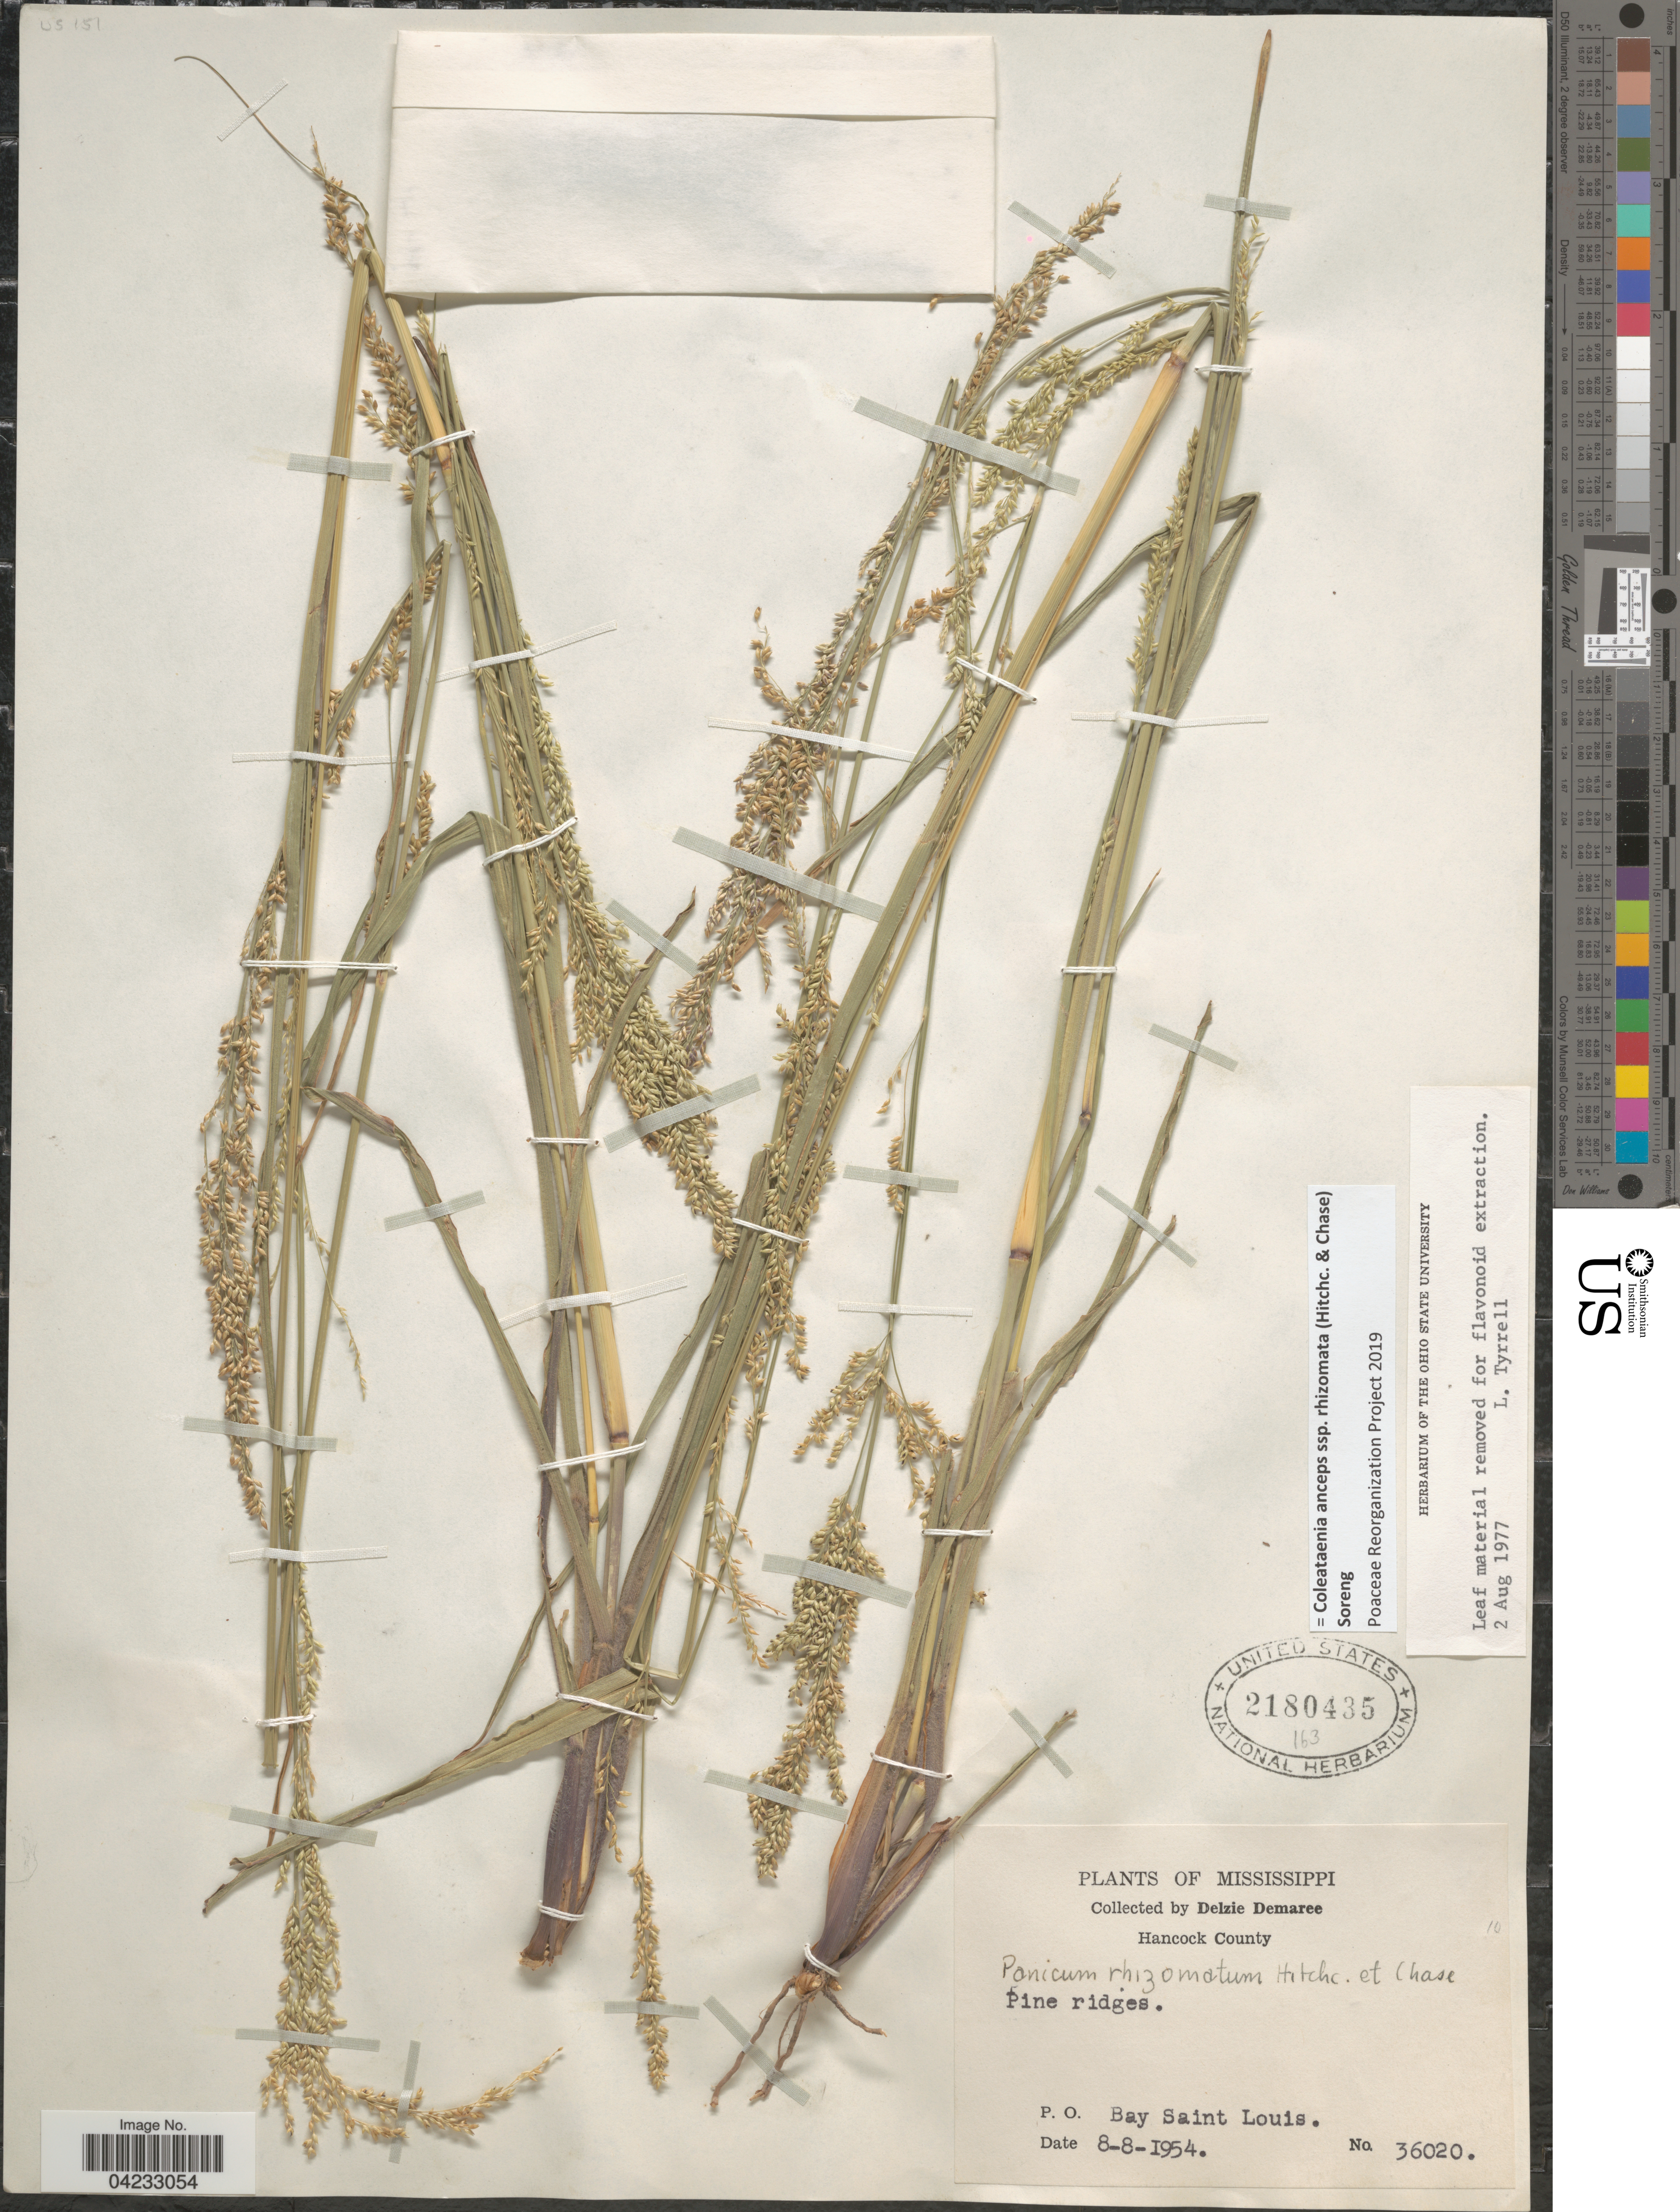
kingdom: Plantae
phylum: Tracheophyta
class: Liliopsida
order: Poales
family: Poaceae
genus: Coleataenia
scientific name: Coleataenia anceps subsp. rhizomata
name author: (Hitchc. & Chase) Soreng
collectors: D. Demaree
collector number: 36020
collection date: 1954-08-08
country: United States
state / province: Mississippi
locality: Hancock County. P. O. Bay Saint Louis.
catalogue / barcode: US 2180435